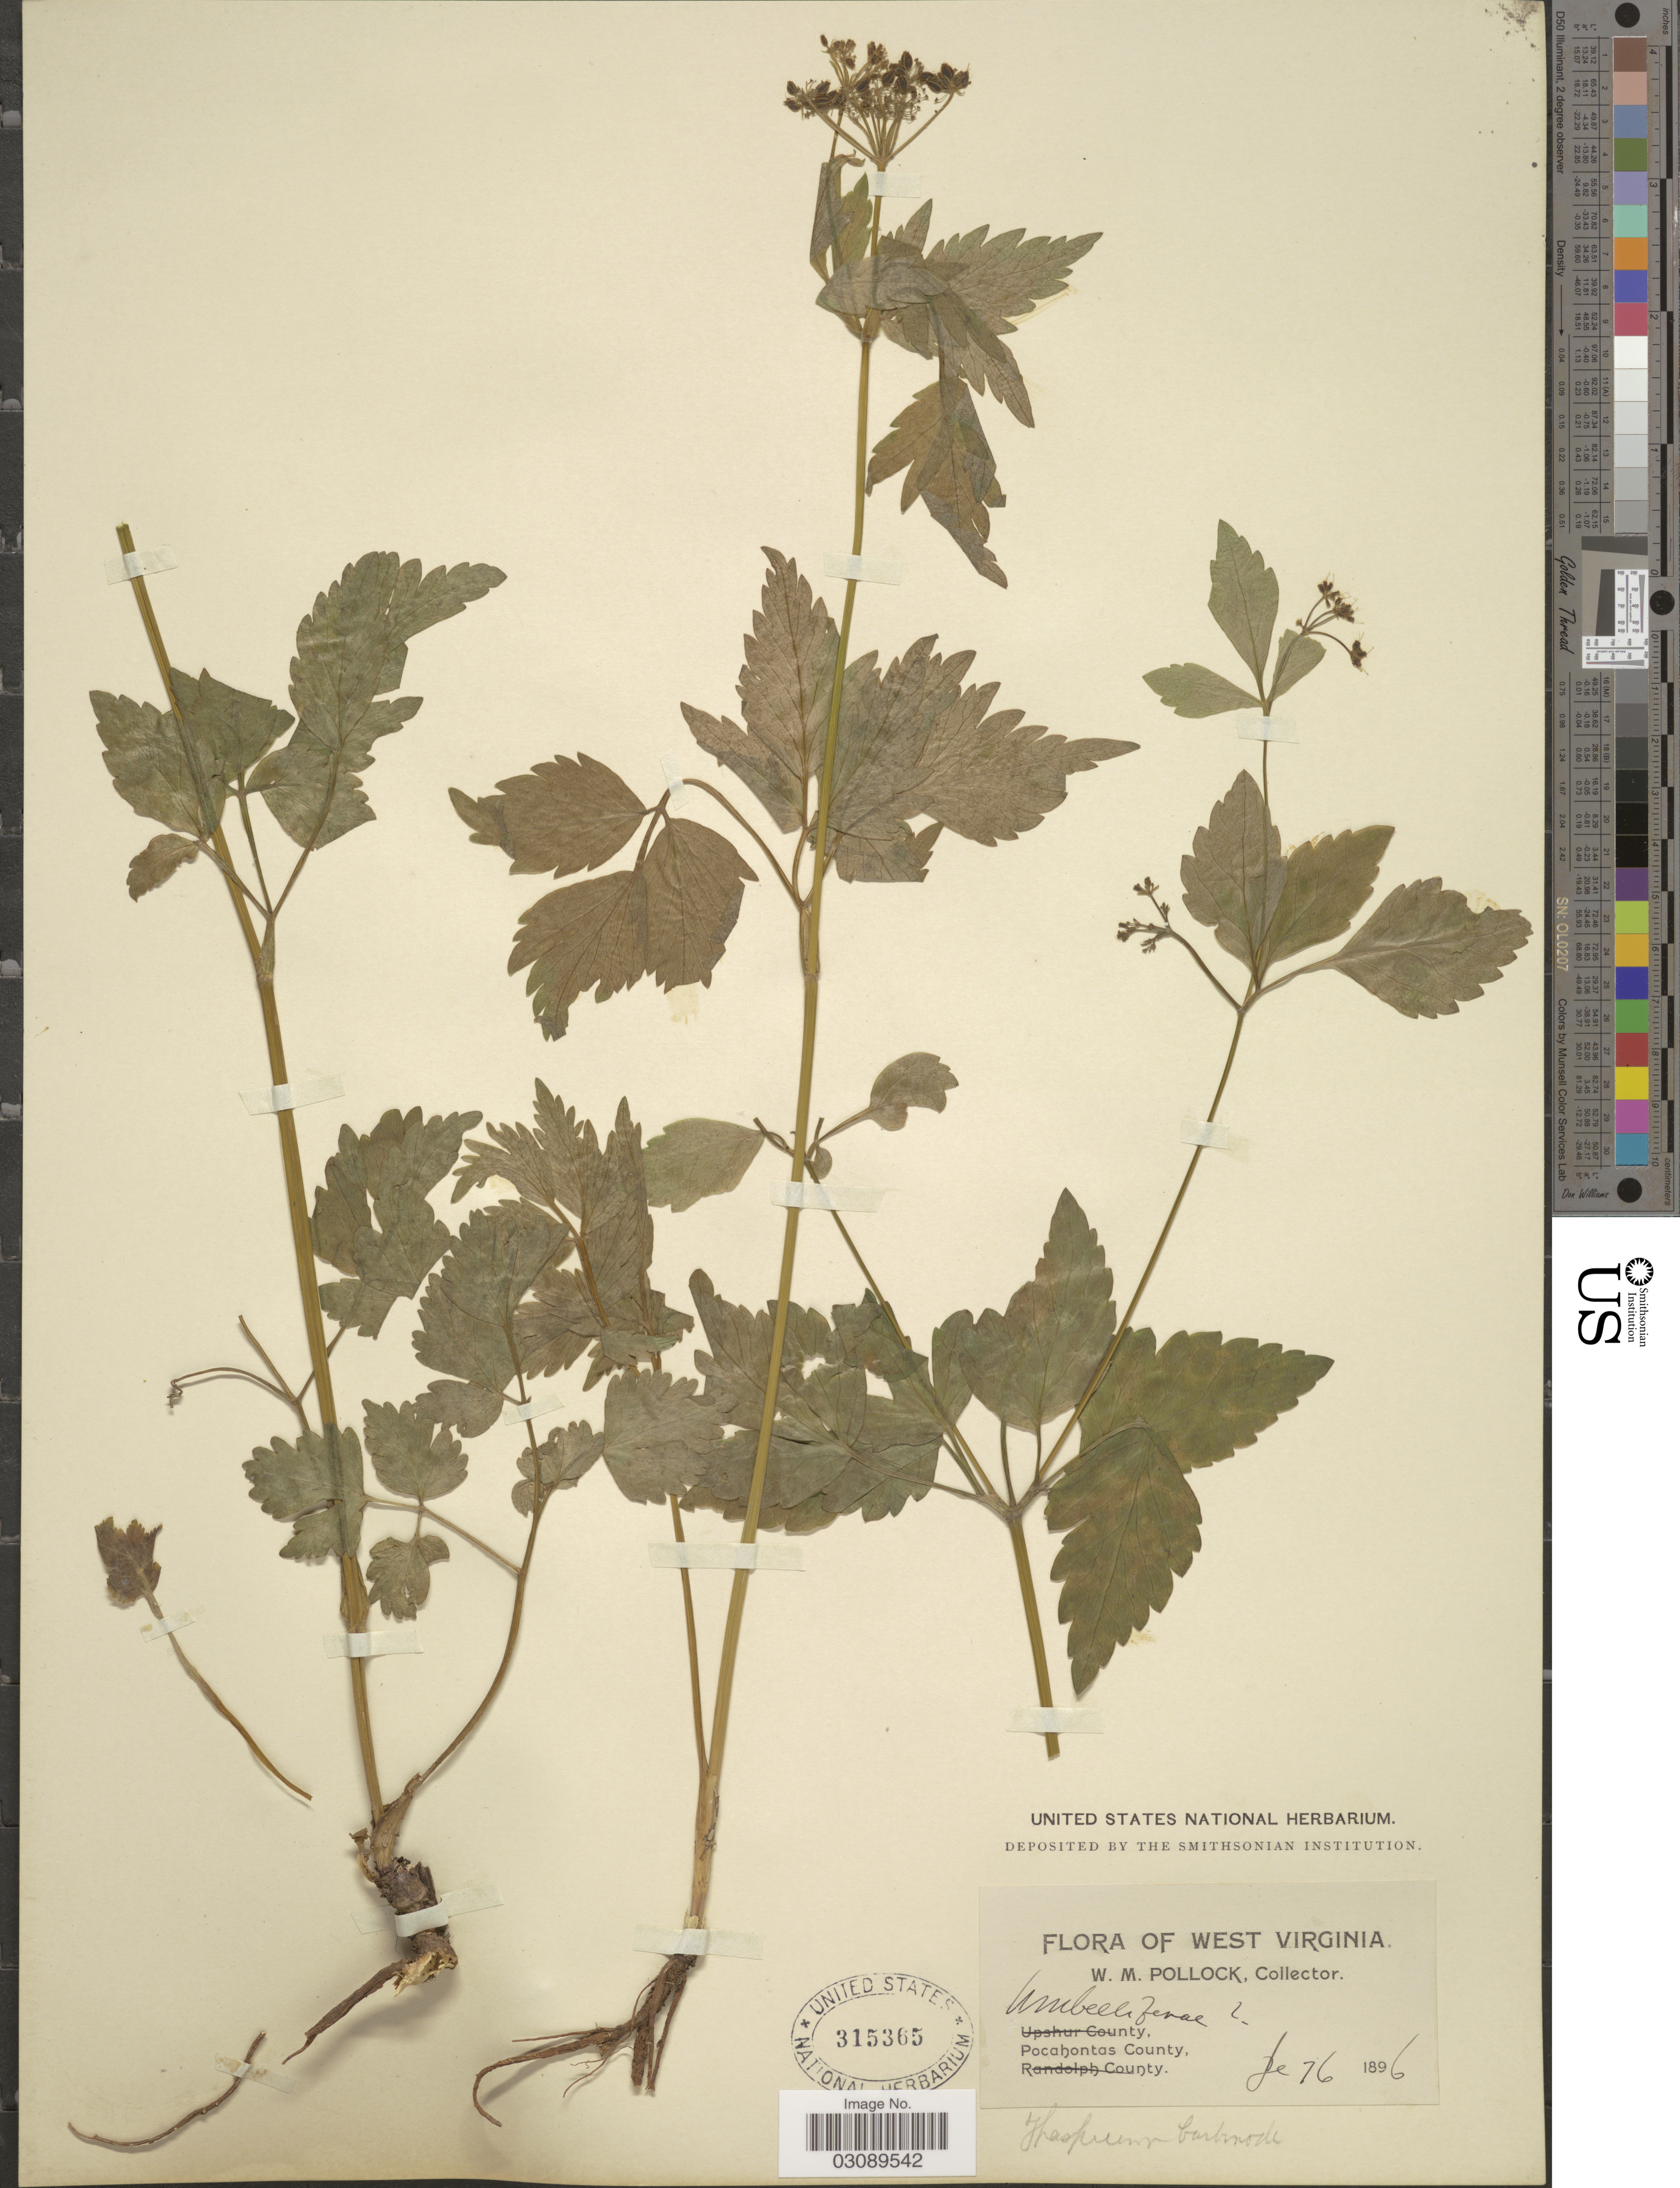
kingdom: Plantae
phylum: Tracheophyta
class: Magnoliopsida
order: Apiales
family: Apiaceae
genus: Thaspium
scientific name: Thaspium barbinode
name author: (Michx.) Nutt.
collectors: W. M. Pollock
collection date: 1896-12-16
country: United States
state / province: West Virginia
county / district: Pocahontas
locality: Pocahontas County.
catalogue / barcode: US 315365